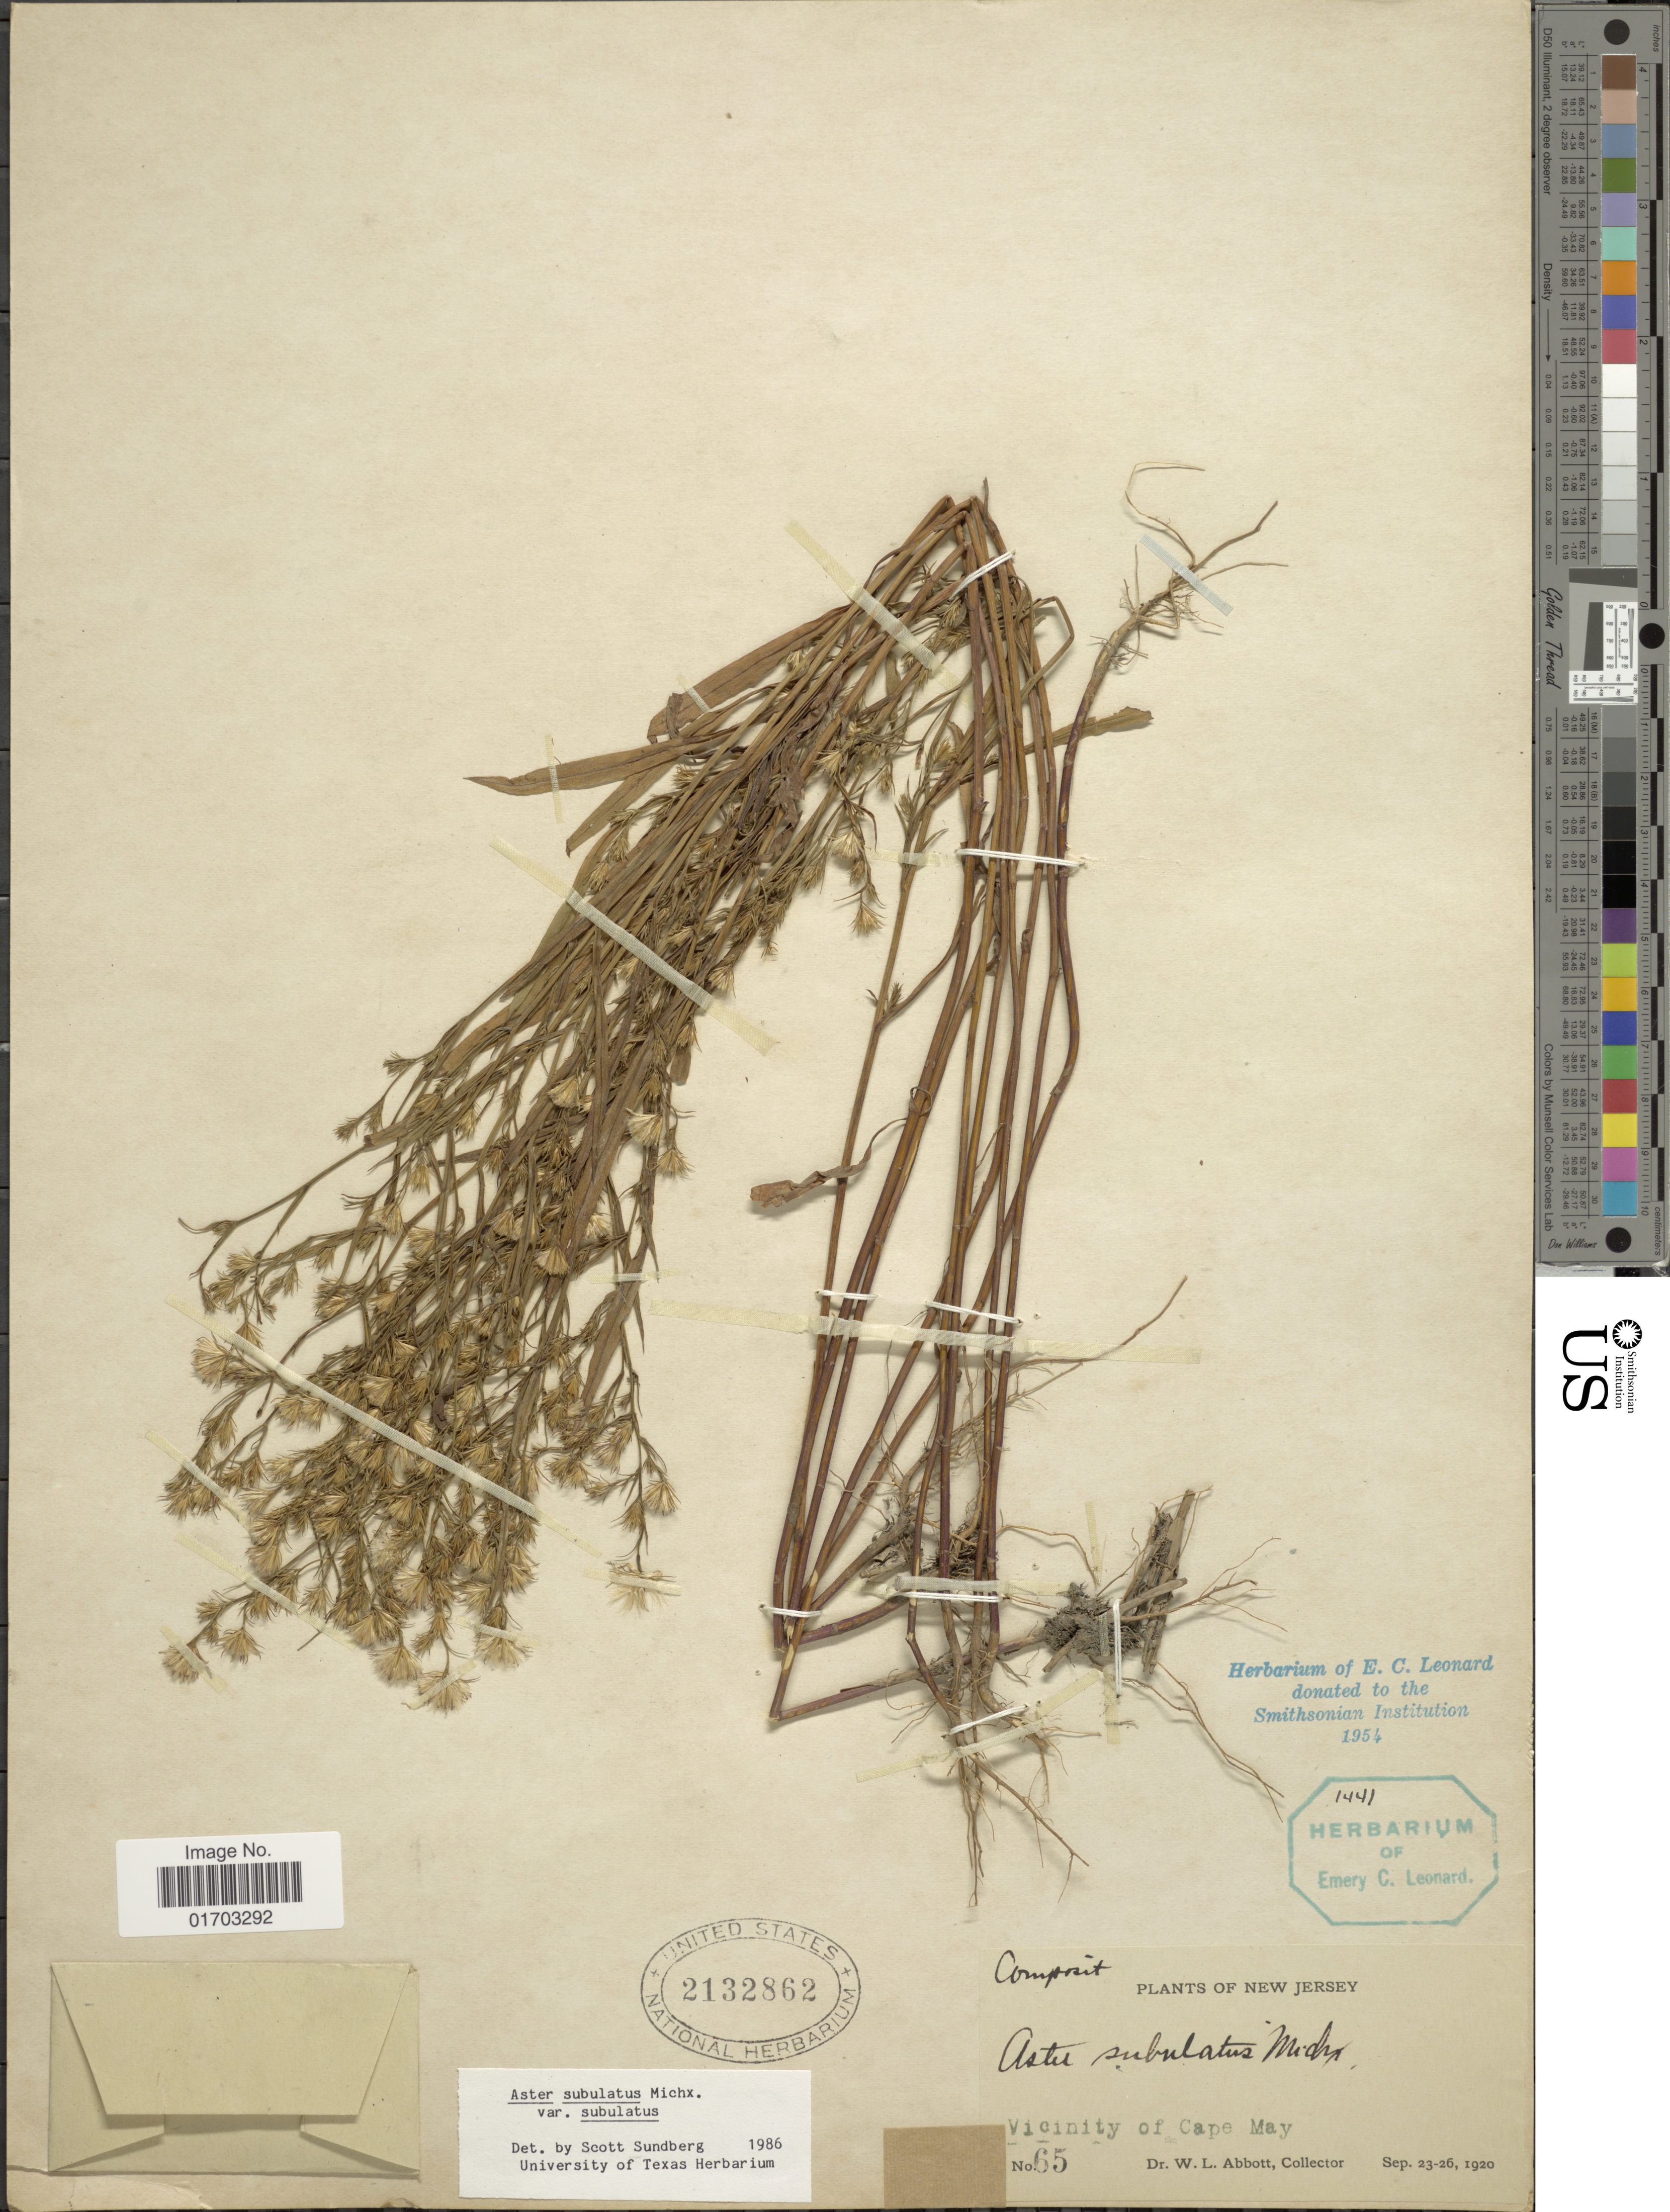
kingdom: Plantae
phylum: Tracheophyta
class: Magnoliopsida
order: Asterales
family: Asteraceae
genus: Symphyotrichum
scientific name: Symphyotrichum subulatum var. subulatum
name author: (Michx.) G.L. Nesom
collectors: W. L. Abbott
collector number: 65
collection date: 1920-09-23/1920-09-26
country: United States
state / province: New Jersey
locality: Vicinity of Cape May.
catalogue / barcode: US 2132862